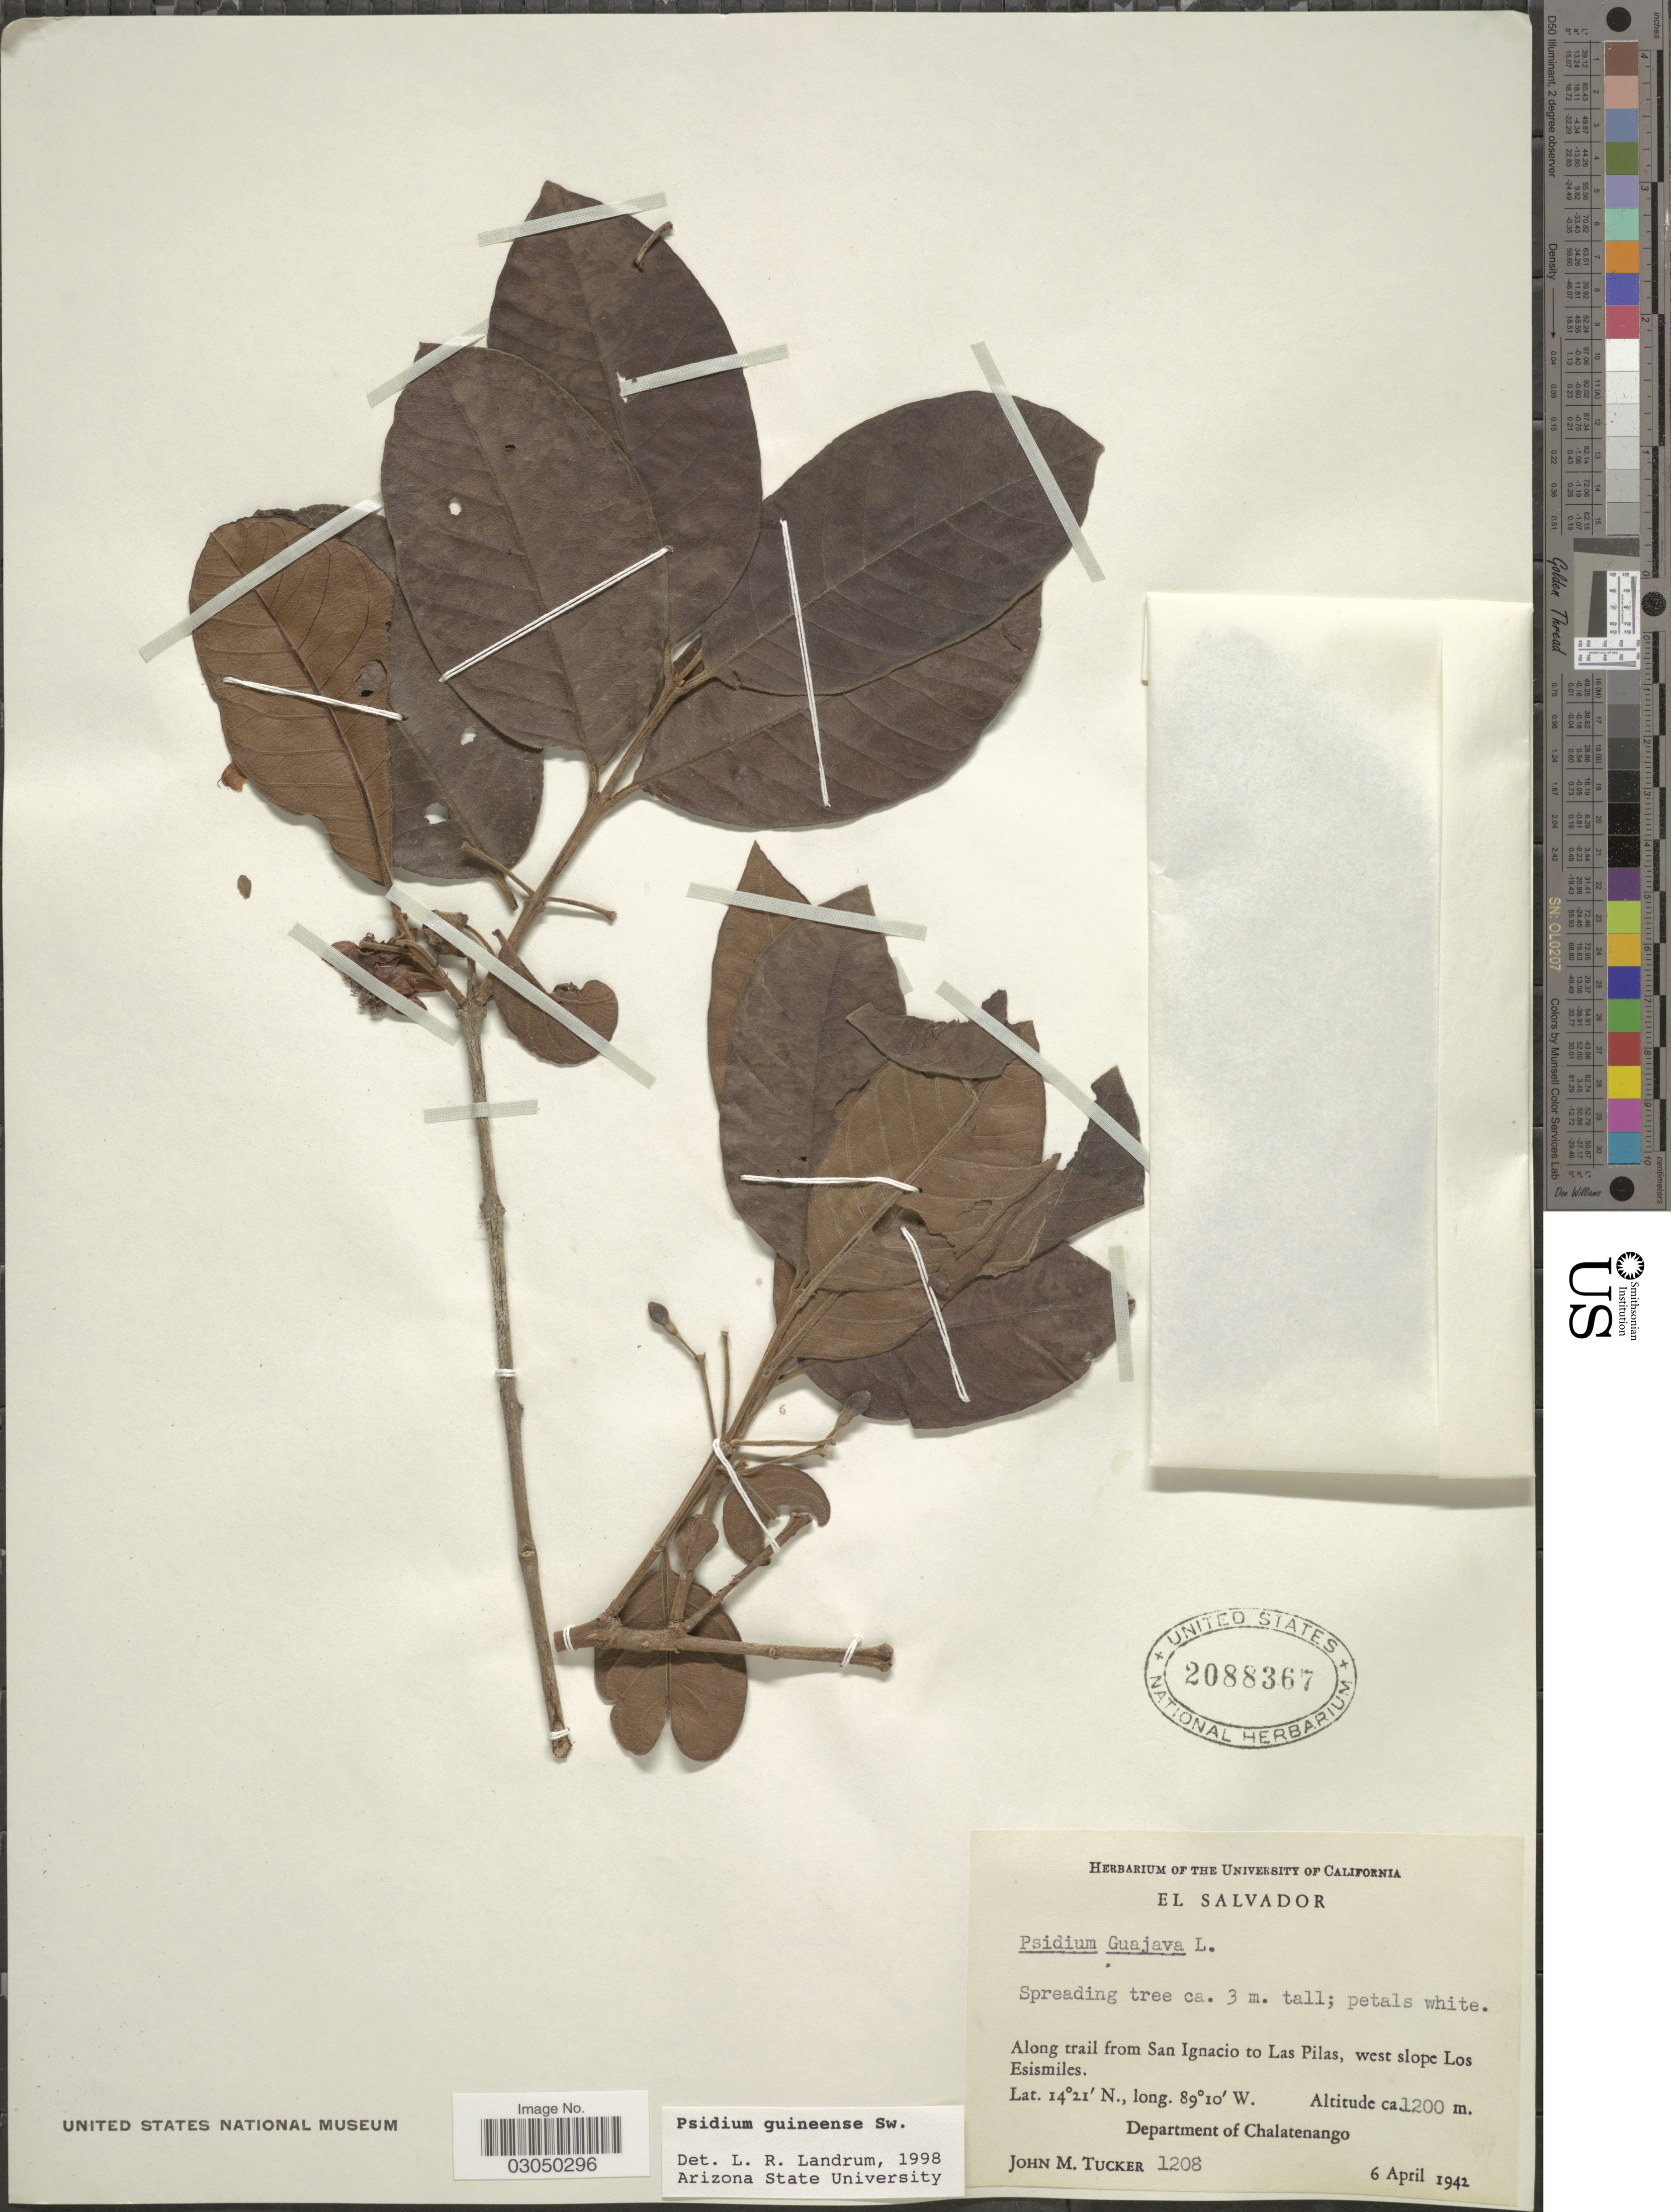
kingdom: Plantae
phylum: Tracheophyta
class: Magnoliopsida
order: Myrtales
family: Myrtaceae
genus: Psidium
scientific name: Psidium guineense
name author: Sw.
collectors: J. M. Tucker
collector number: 1208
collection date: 1942-04-06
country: El Salvador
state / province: Chalatenango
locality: Along trail from San Ignacio to Las Pilas, west slope Los Esismiles. Department of Chalatenango.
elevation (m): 1200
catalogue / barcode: US 2088367